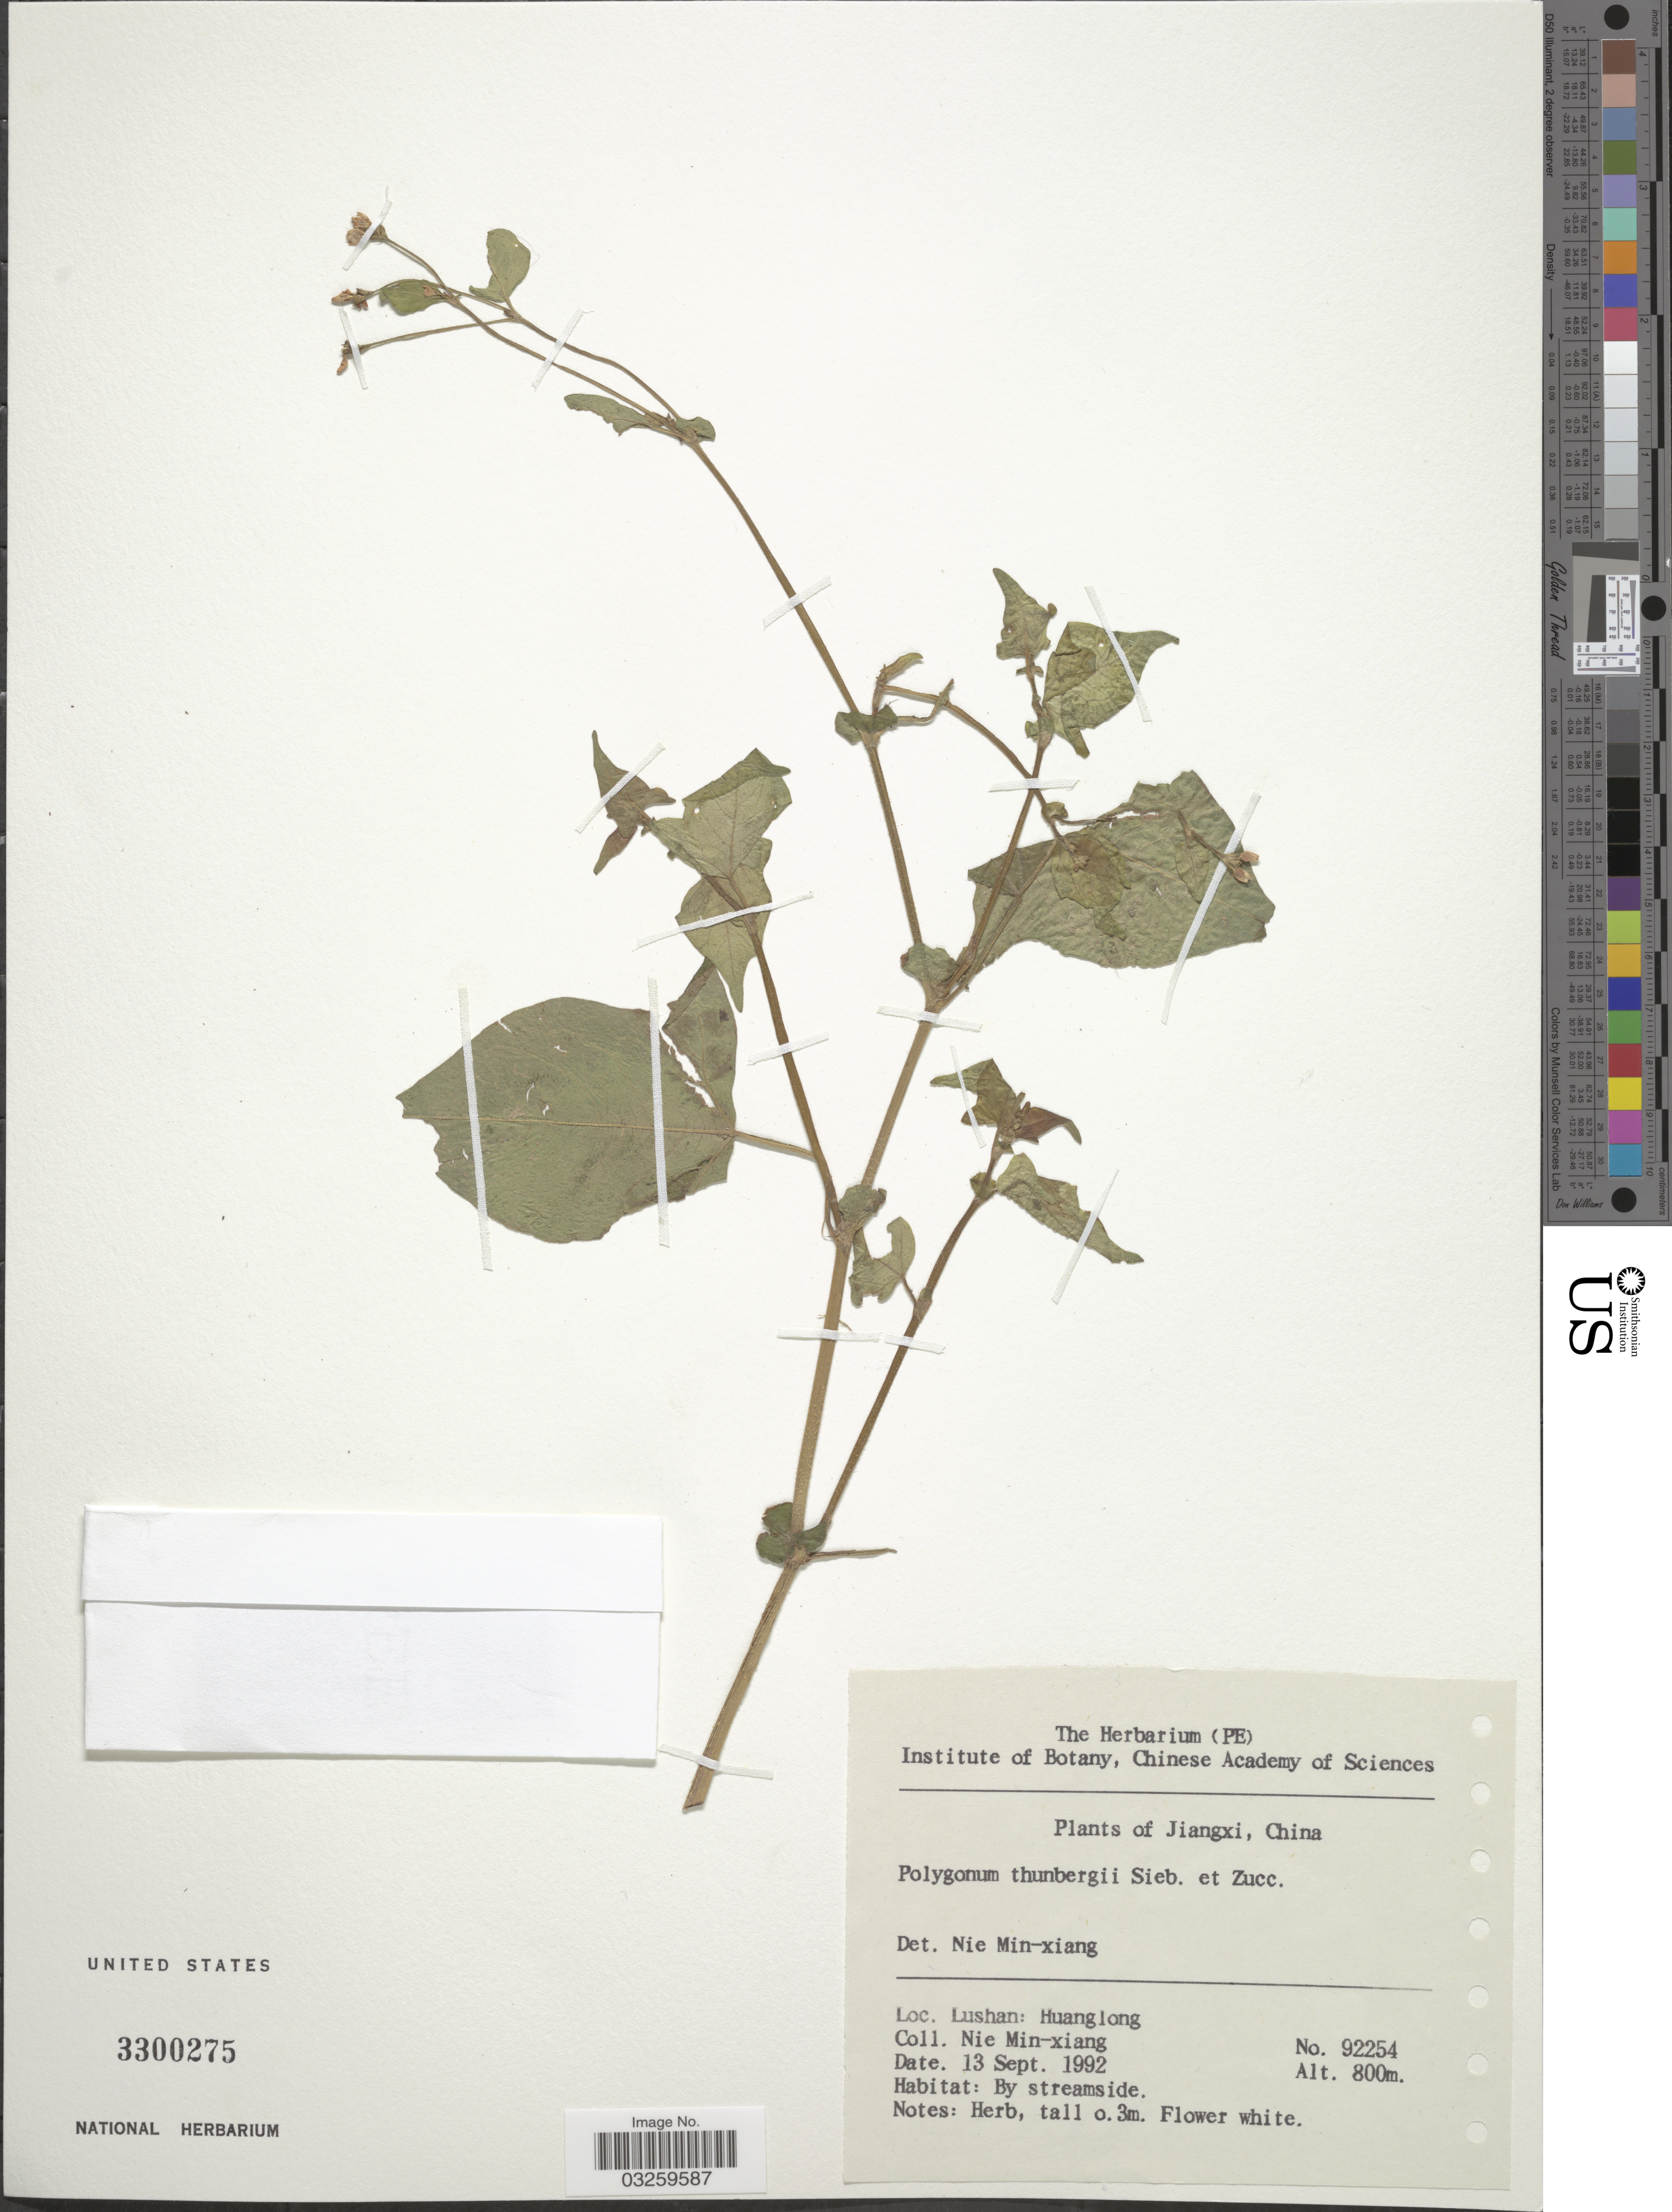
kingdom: Plantae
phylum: Tracheophyta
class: Magnoliopsida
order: Caryophyllales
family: Polygonaceae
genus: Polygonum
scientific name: Polygonum thunbergii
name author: Siebold & Zucc.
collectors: M. Nie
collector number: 92254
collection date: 1992-09-13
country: China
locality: Lushan: Huanglong.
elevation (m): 800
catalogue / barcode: US 3300275